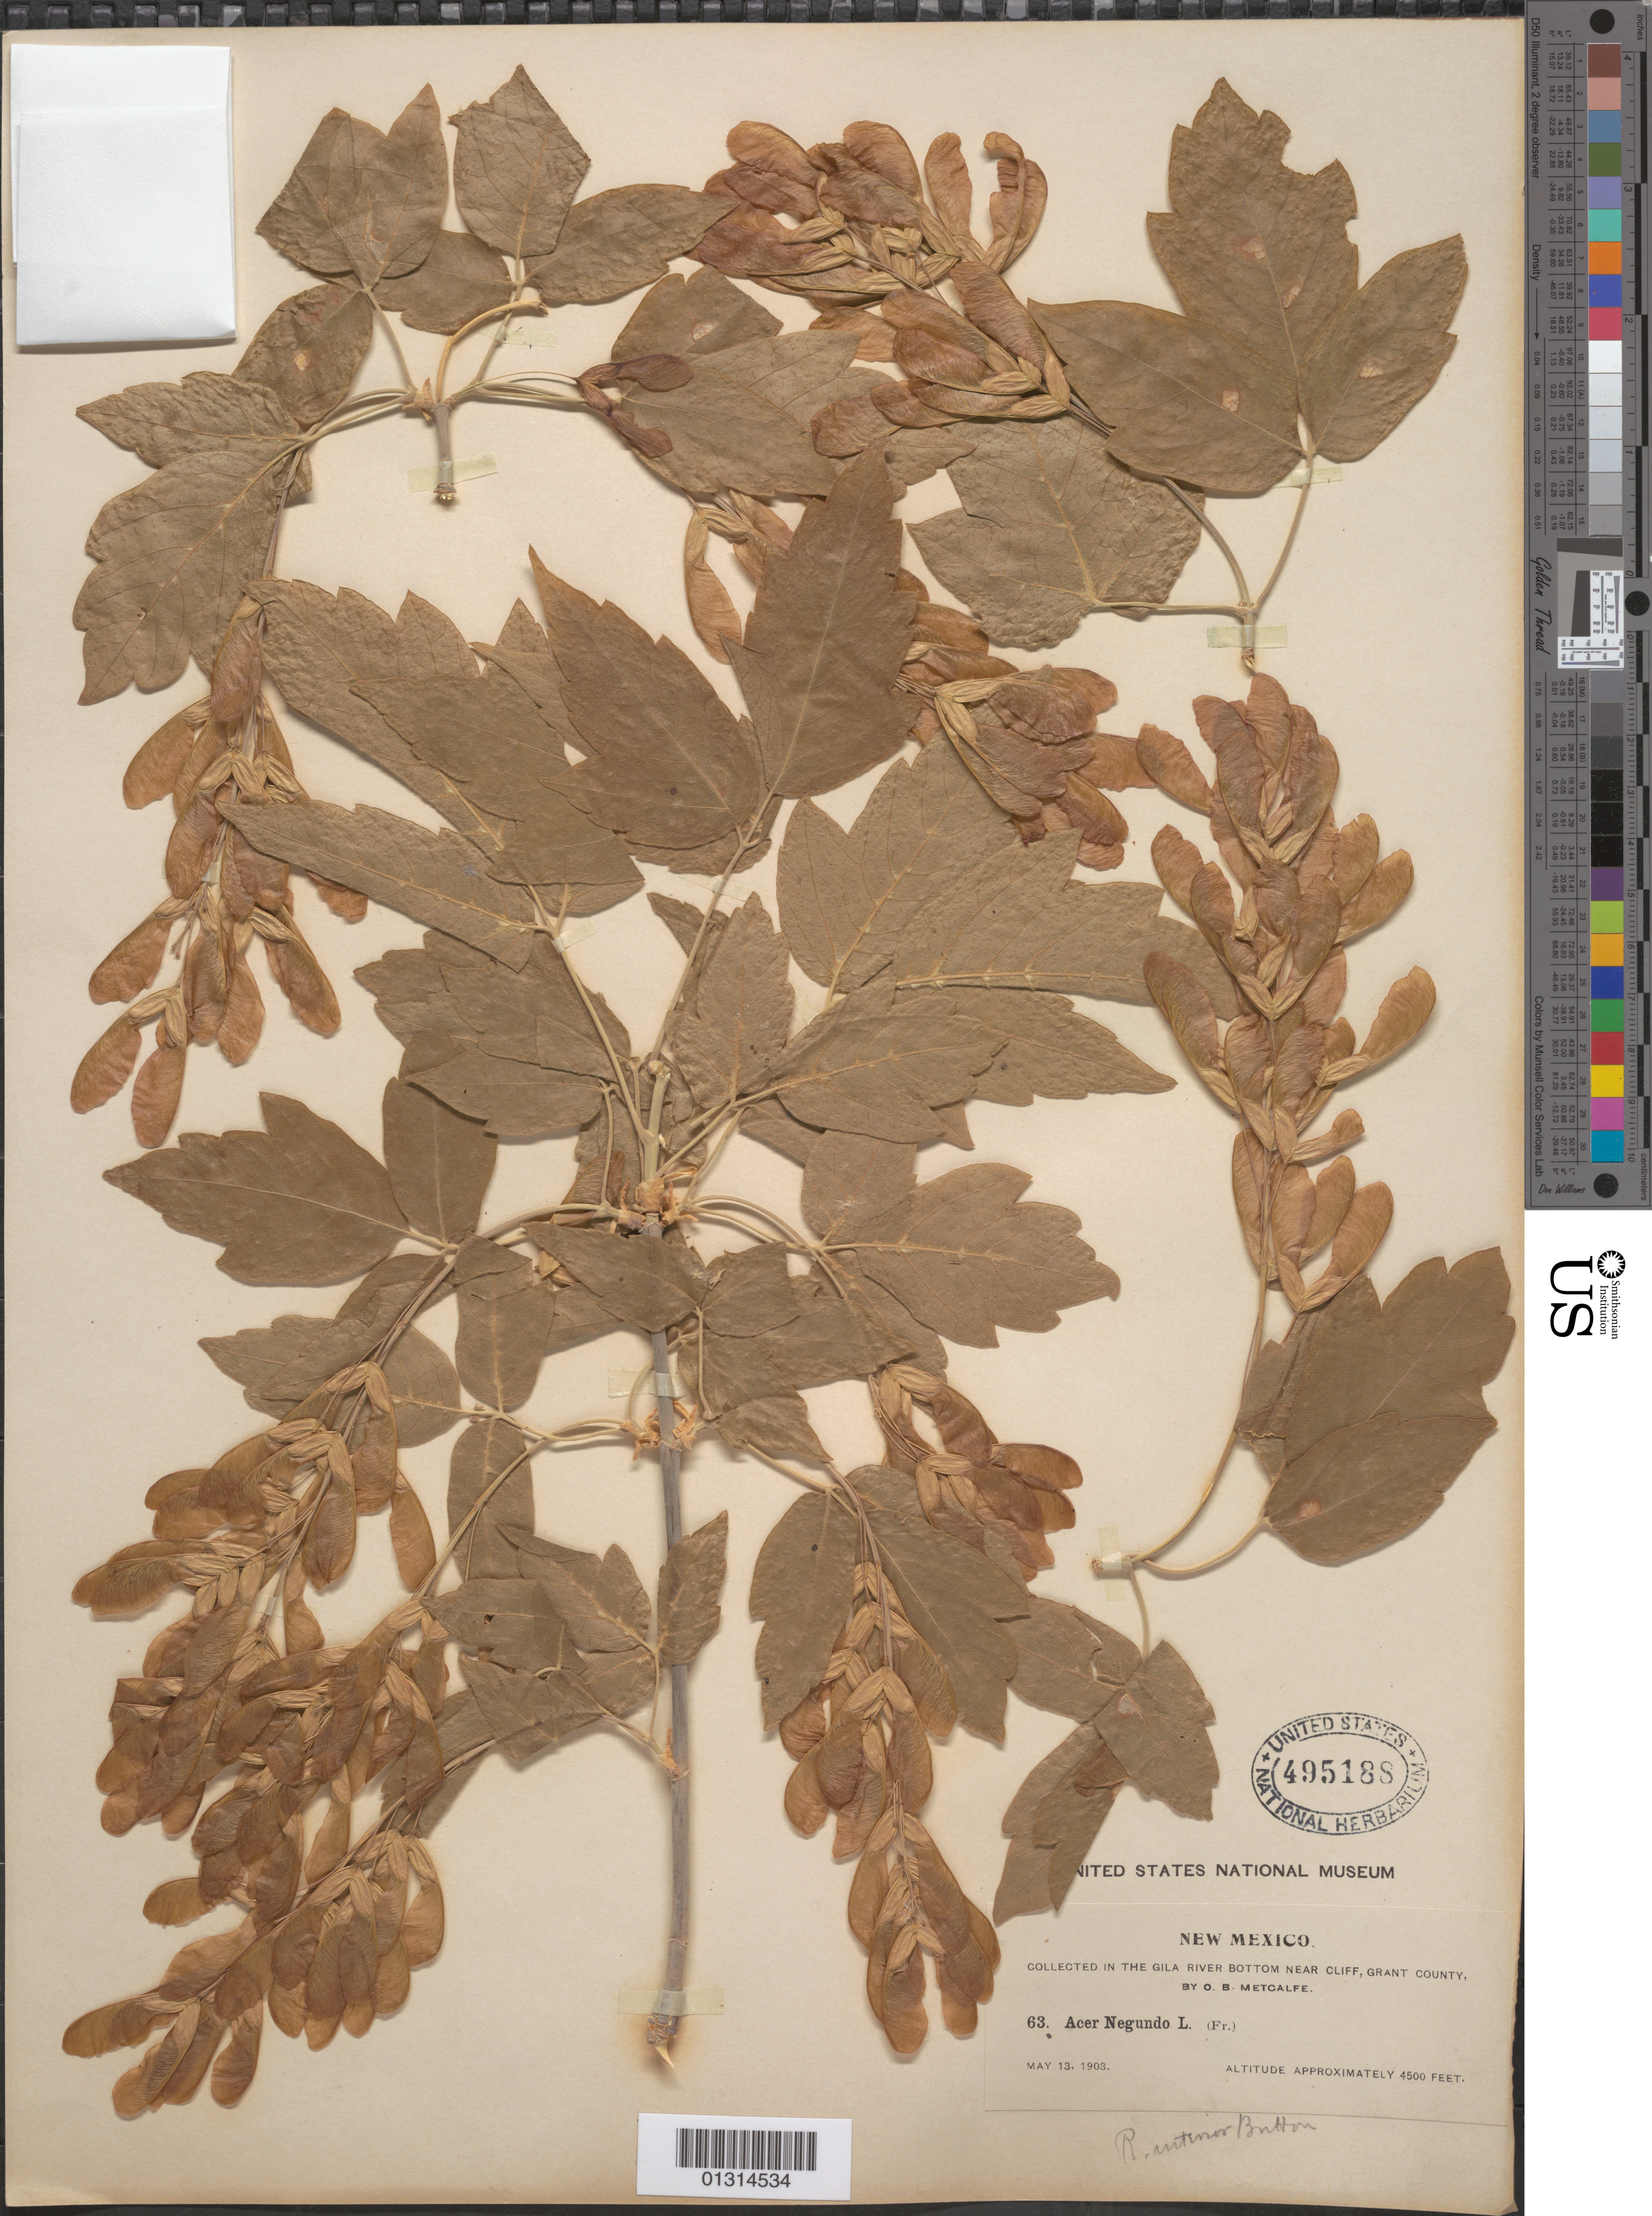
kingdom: Plantae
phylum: Tracheophyta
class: Magnoliopsida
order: Sapindales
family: Sapindaceae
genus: Acer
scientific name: Acer negundo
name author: L.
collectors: O. B. Metcalfe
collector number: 63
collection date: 1903-05-13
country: United States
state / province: New Mexico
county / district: Grant County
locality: Grant County, in the Gila River bottom near Cliff.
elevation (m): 1372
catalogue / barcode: US 495188